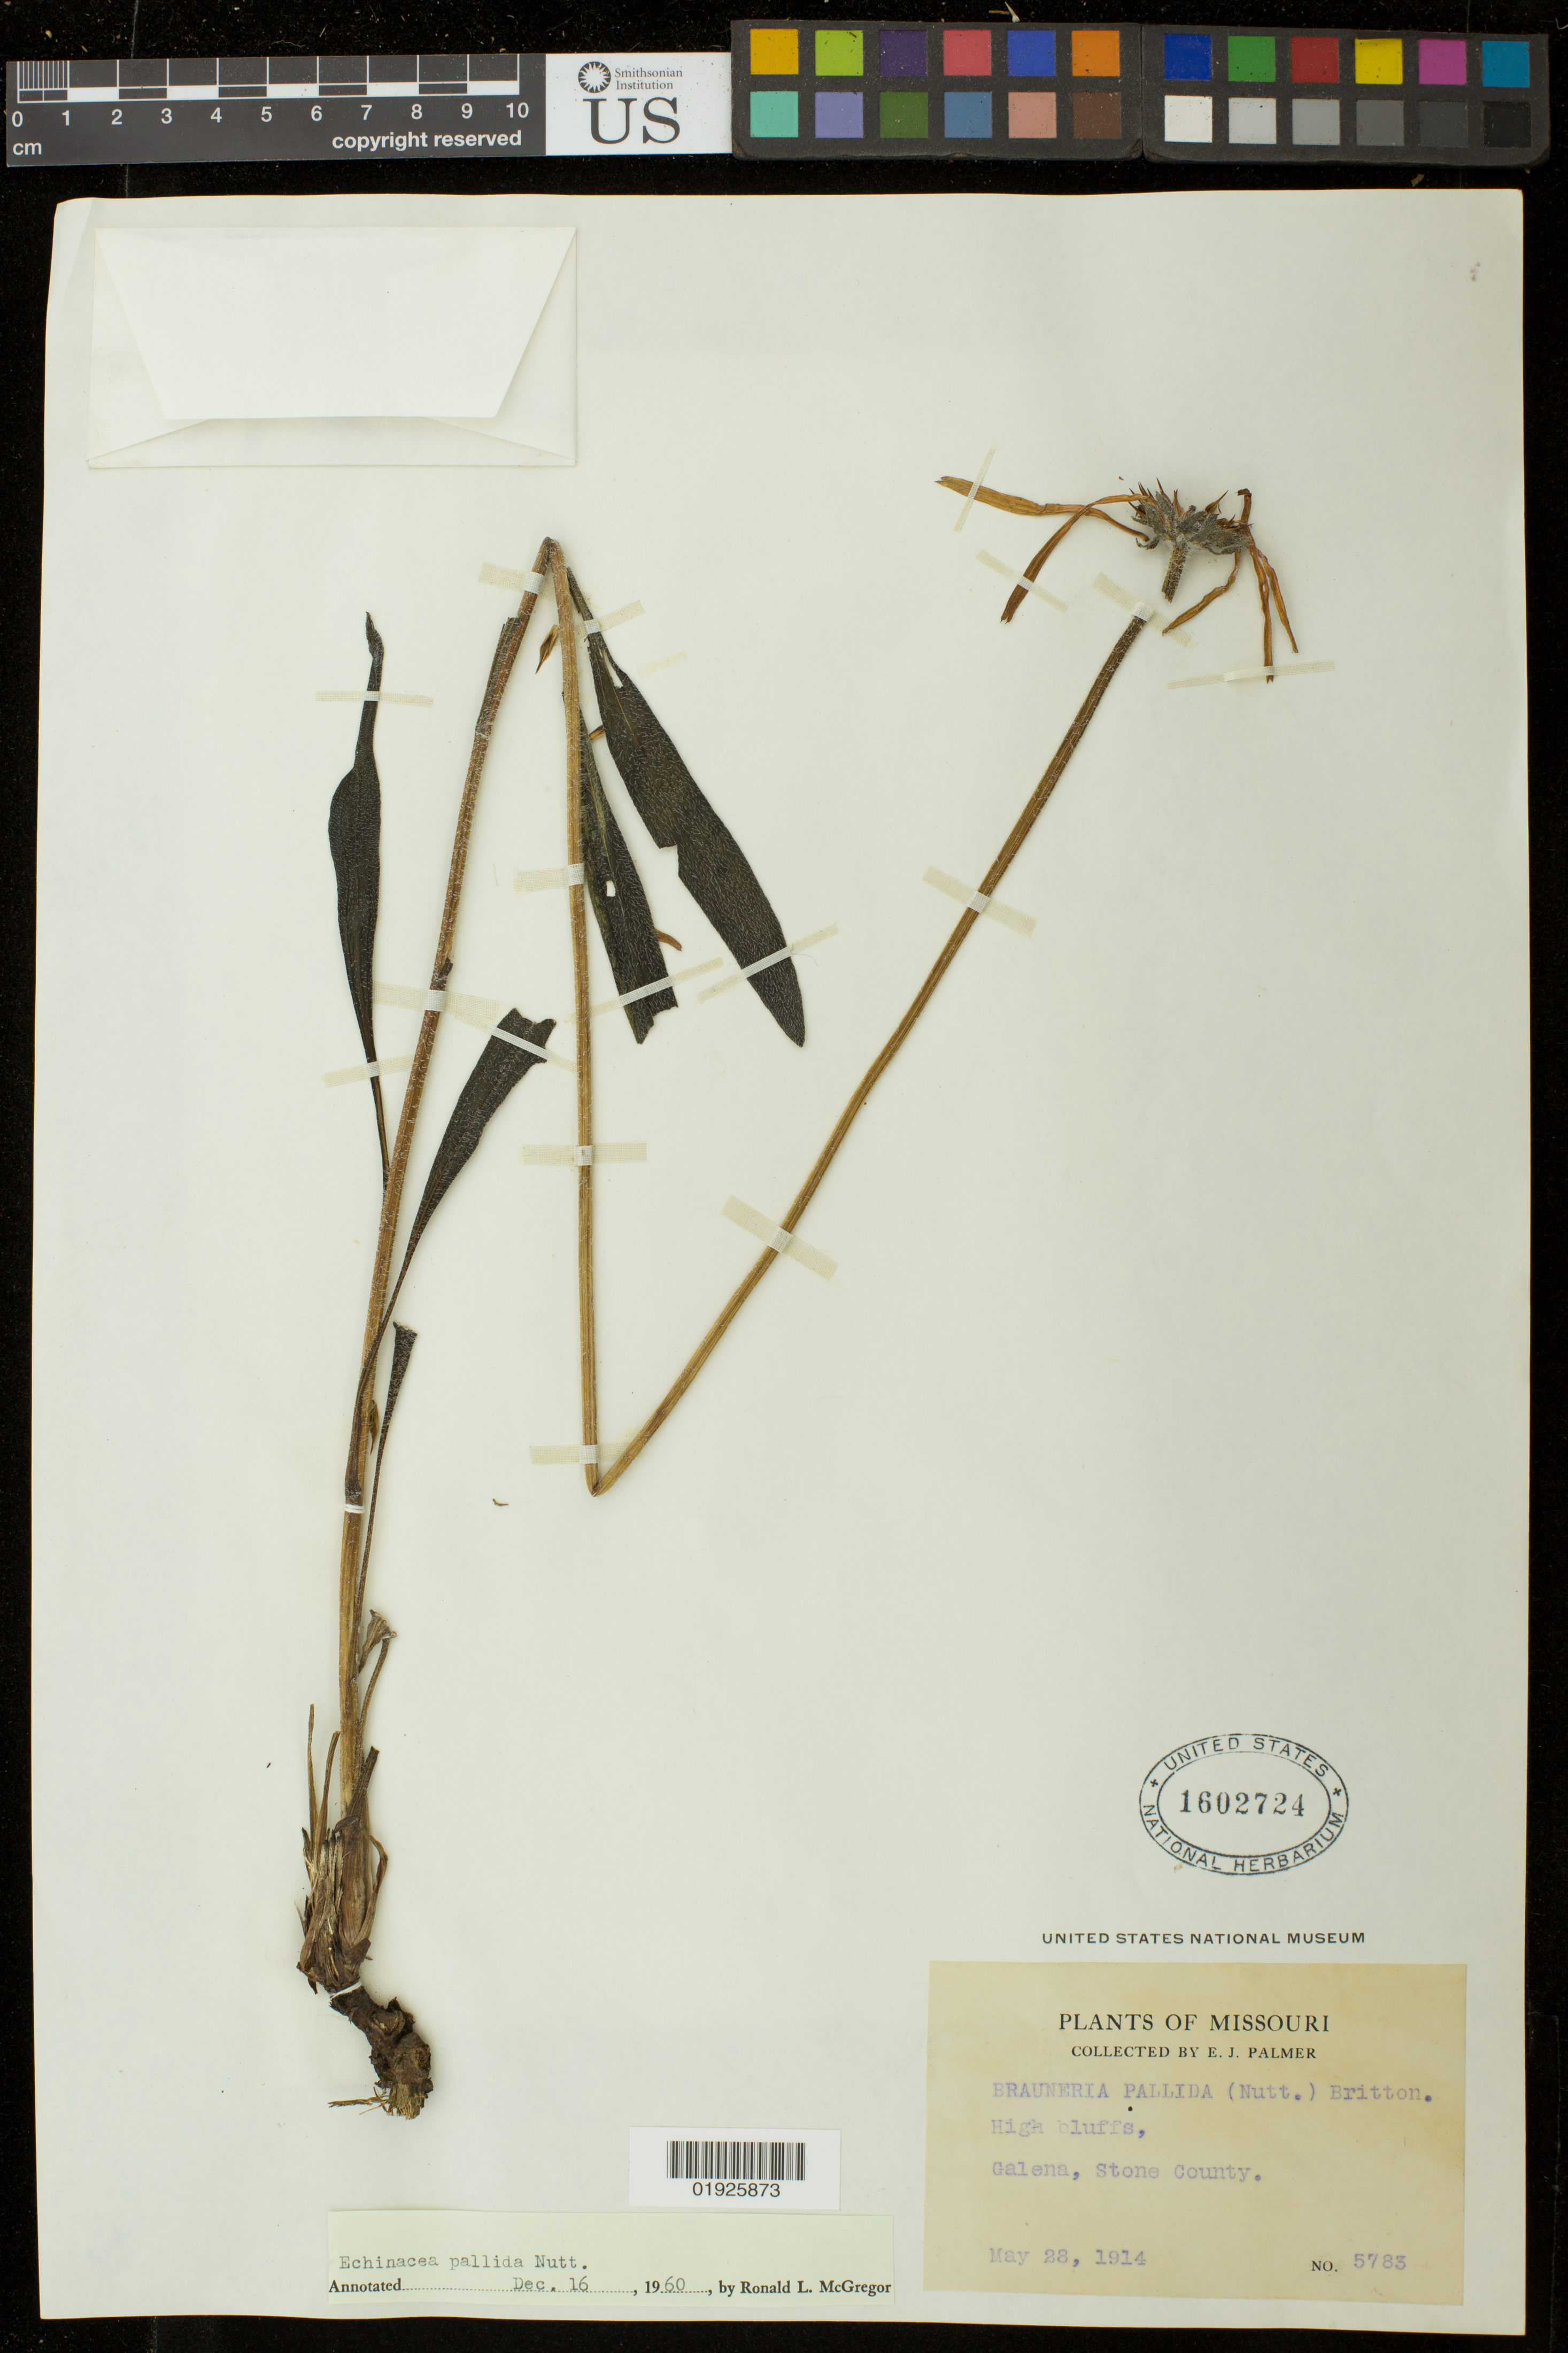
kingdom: Plantae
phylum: Tracheophyta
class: Magnoliopsida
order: Asterales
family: Asteraceae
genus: Echinacea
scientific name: Echinacea pallida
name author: (Nutt.) Nutt.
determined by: McGregor, R. L.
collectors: E. J. Palmer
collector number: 5783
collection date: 1914-05-28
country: United States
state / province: Missouri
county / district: Stone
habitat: High bluffs.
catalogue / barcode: US 1602724